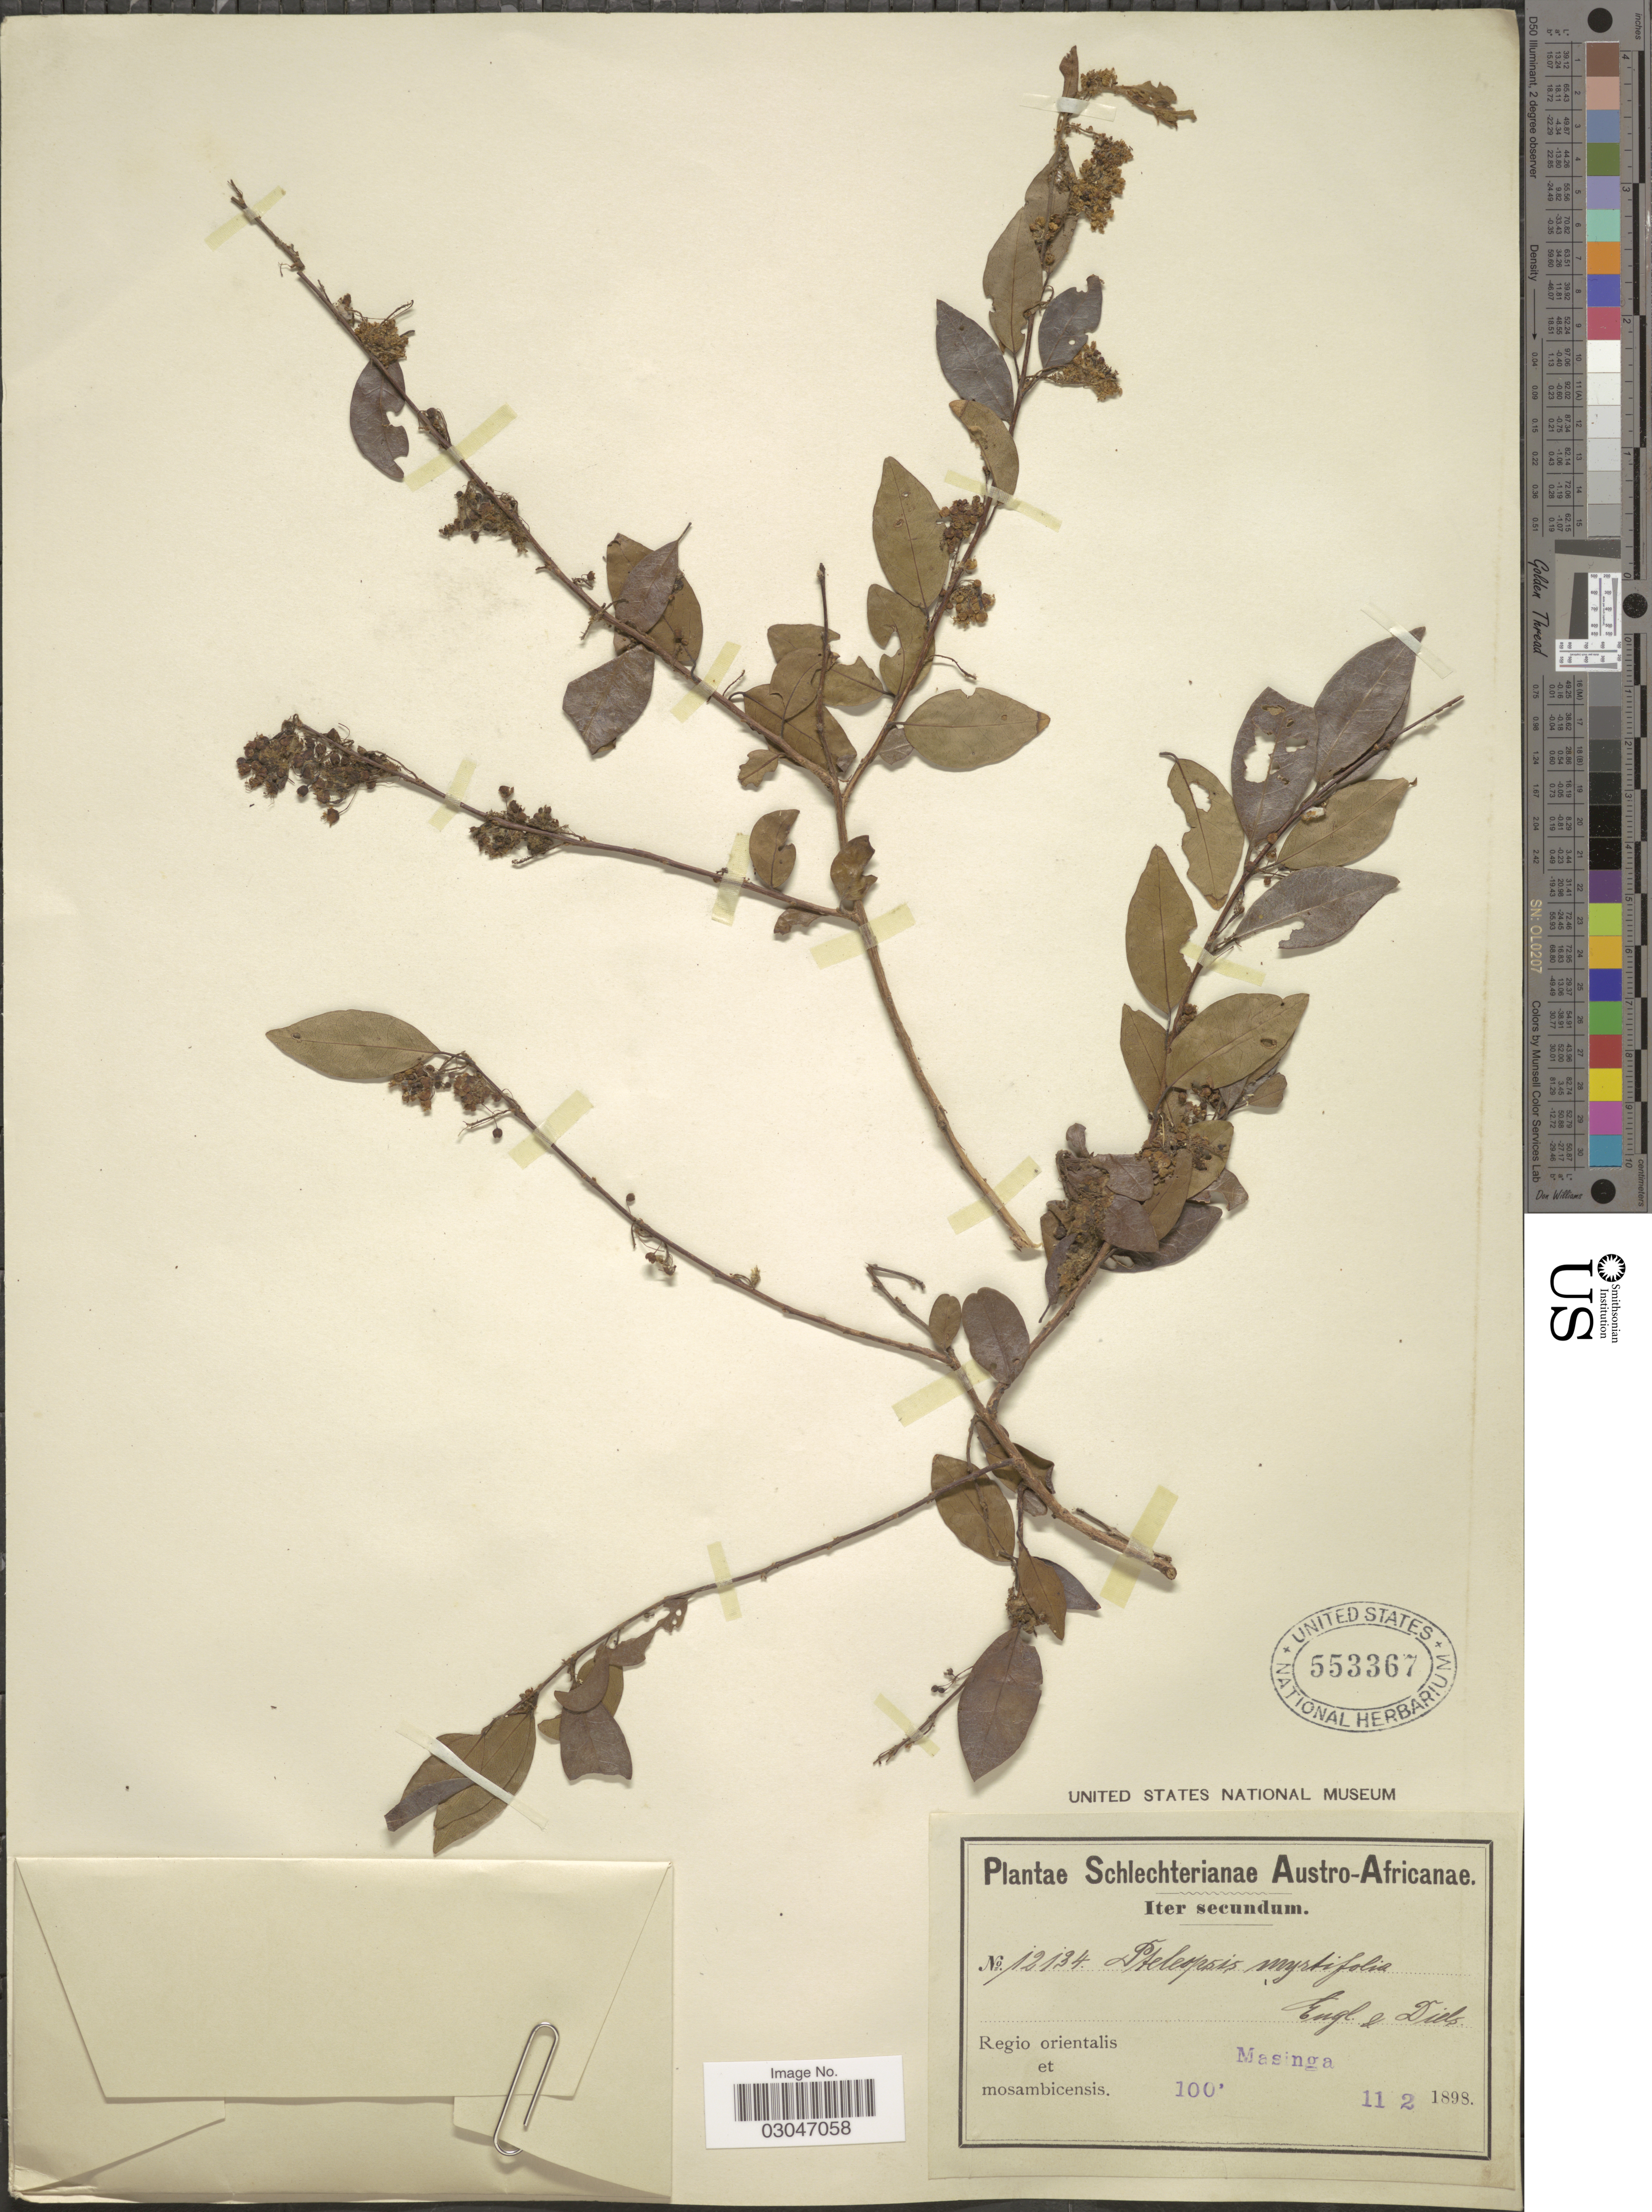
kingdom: Plantae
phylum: Tracheophyta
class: Magnoliopsida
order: Myrtales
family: Combretaceae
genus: Terminalia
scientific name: Terminalia myrtifolia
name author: (M.A. Lawson) Gere & Boatwr.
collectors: Schlechter, --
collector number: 12134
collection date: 1989-02-11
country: South Africa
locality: Austro-Africanae, Masinga, Regio orientalis & mosambicensis.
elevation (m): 30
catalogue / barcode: US 553367